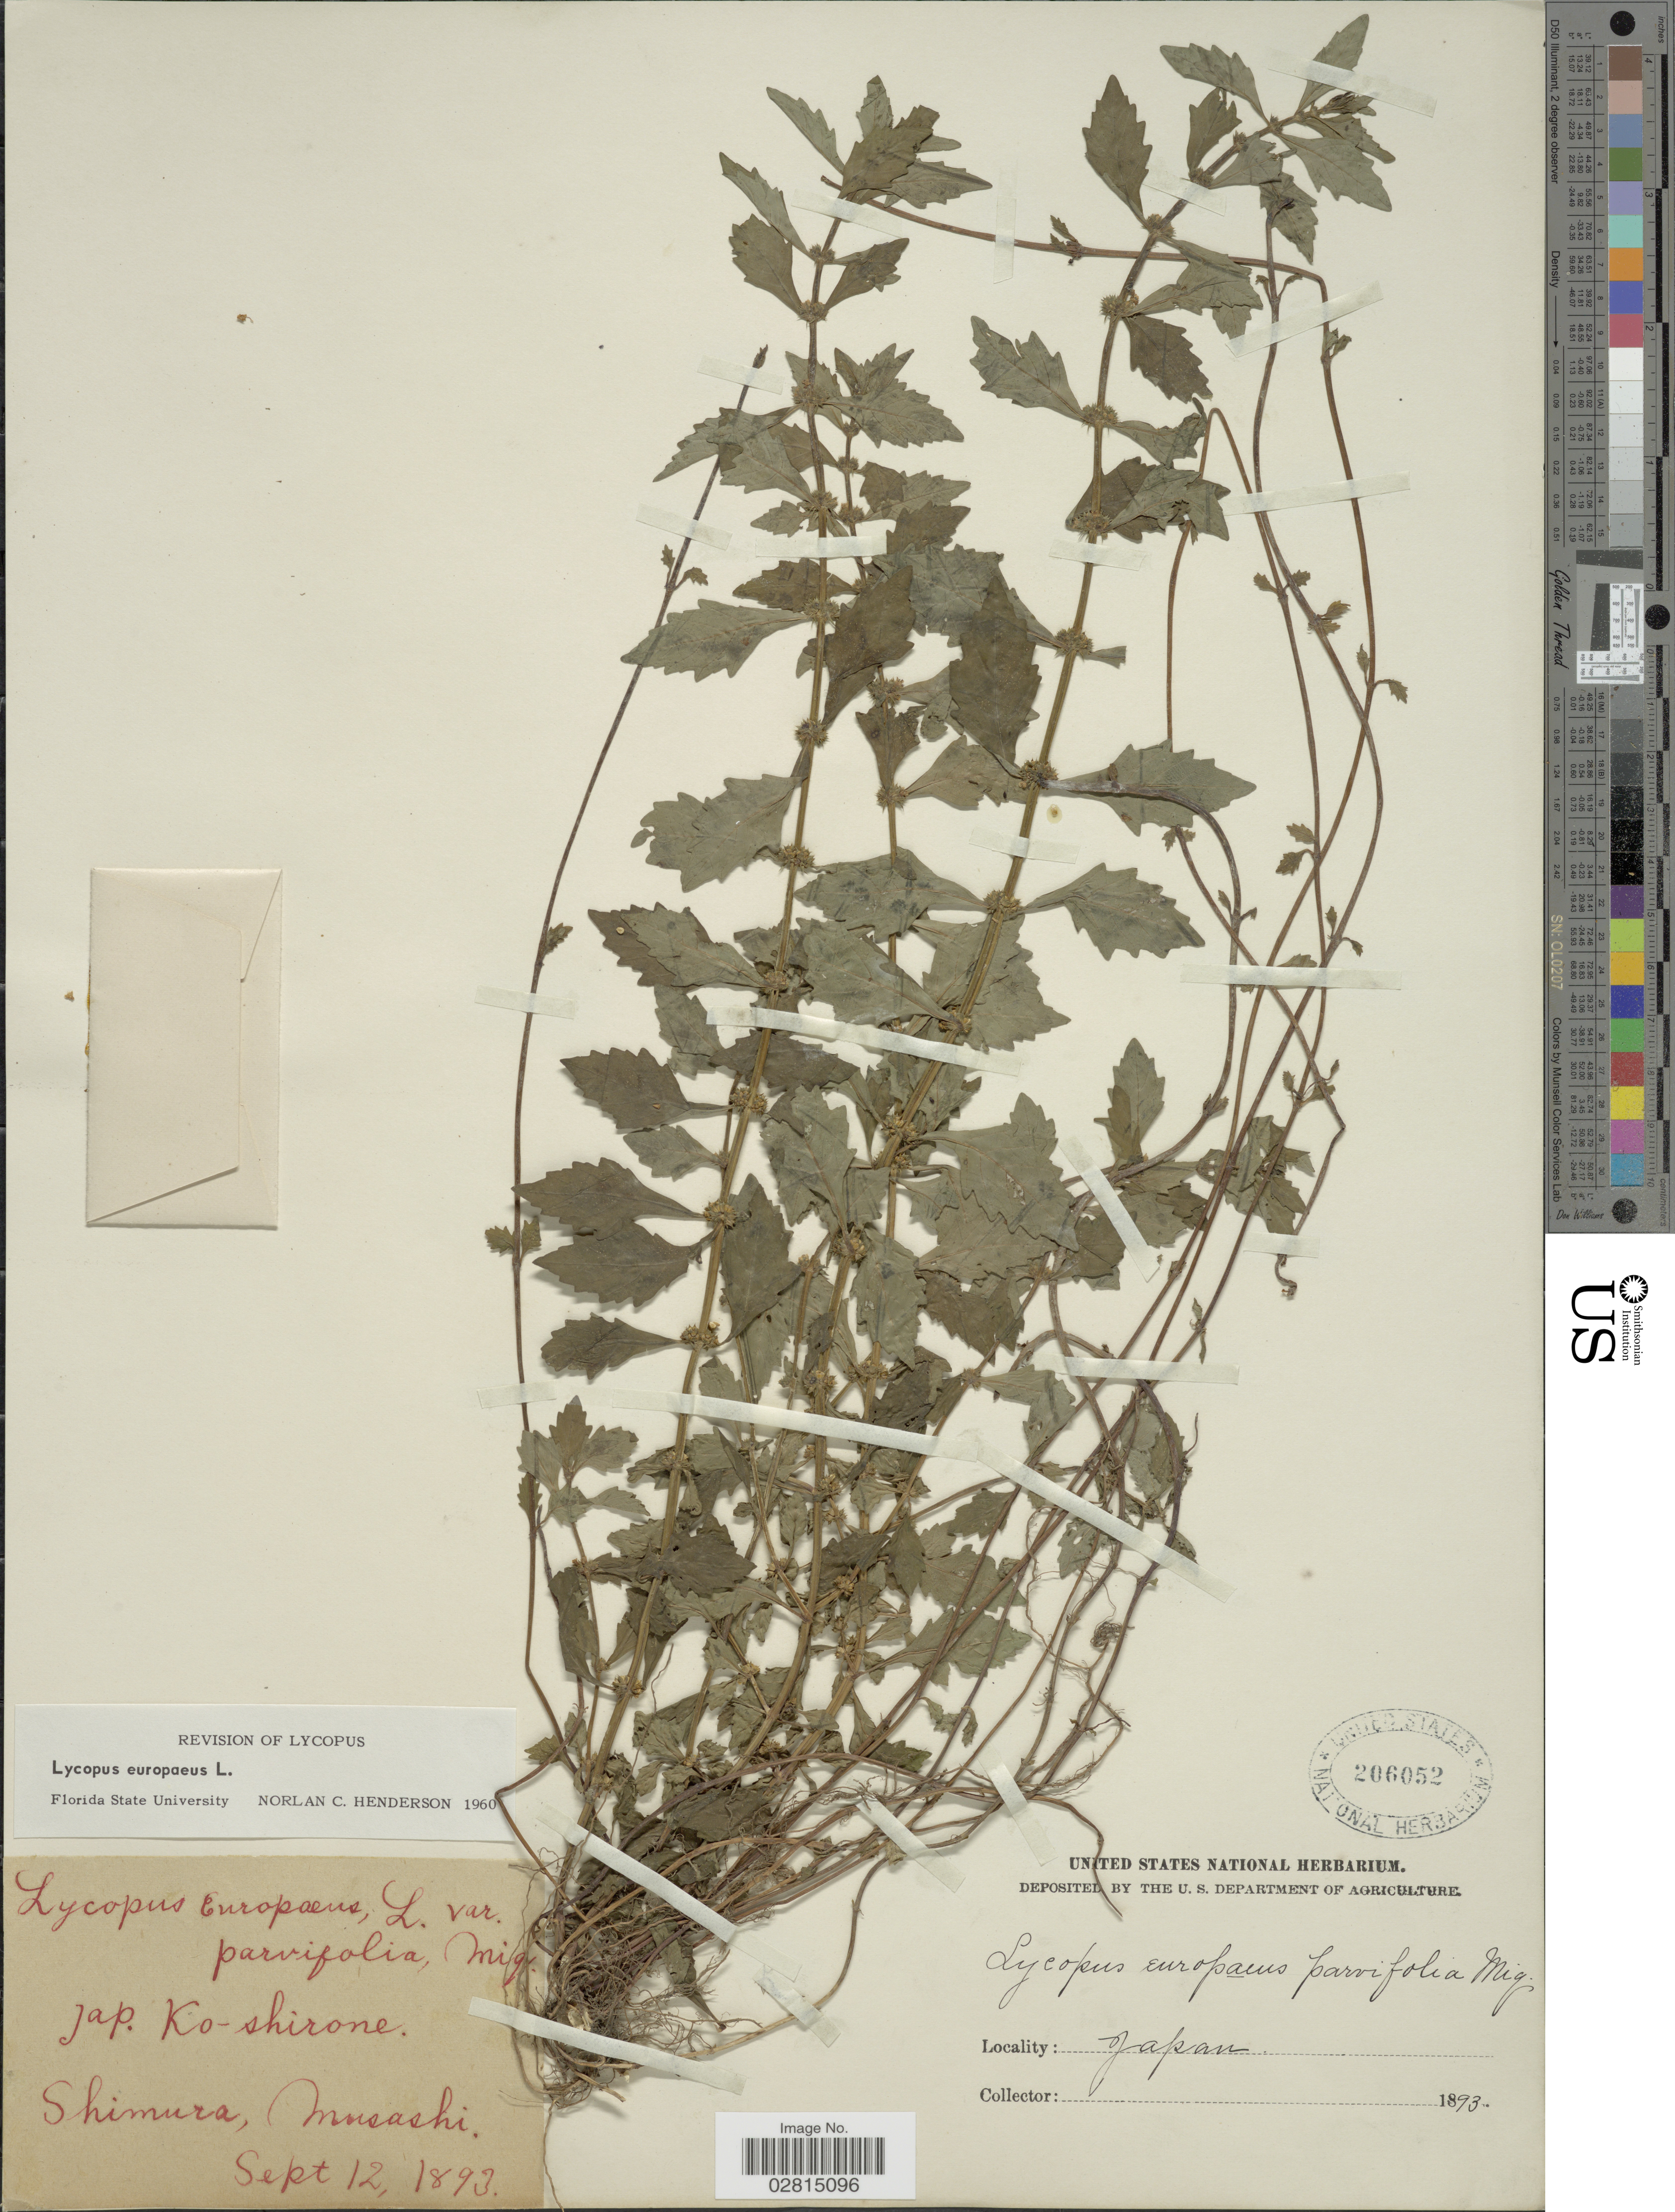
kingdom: Plantae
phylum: Tracheophyta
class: Magnoliopsida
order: Lamiales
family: Lamiaceae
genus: Lycopus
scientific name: Lycopus europaeus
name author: L.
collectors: ex herb. United States National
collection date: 1893-09-12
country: Japan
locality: Shimura, Musashi.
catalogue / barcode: US 206052